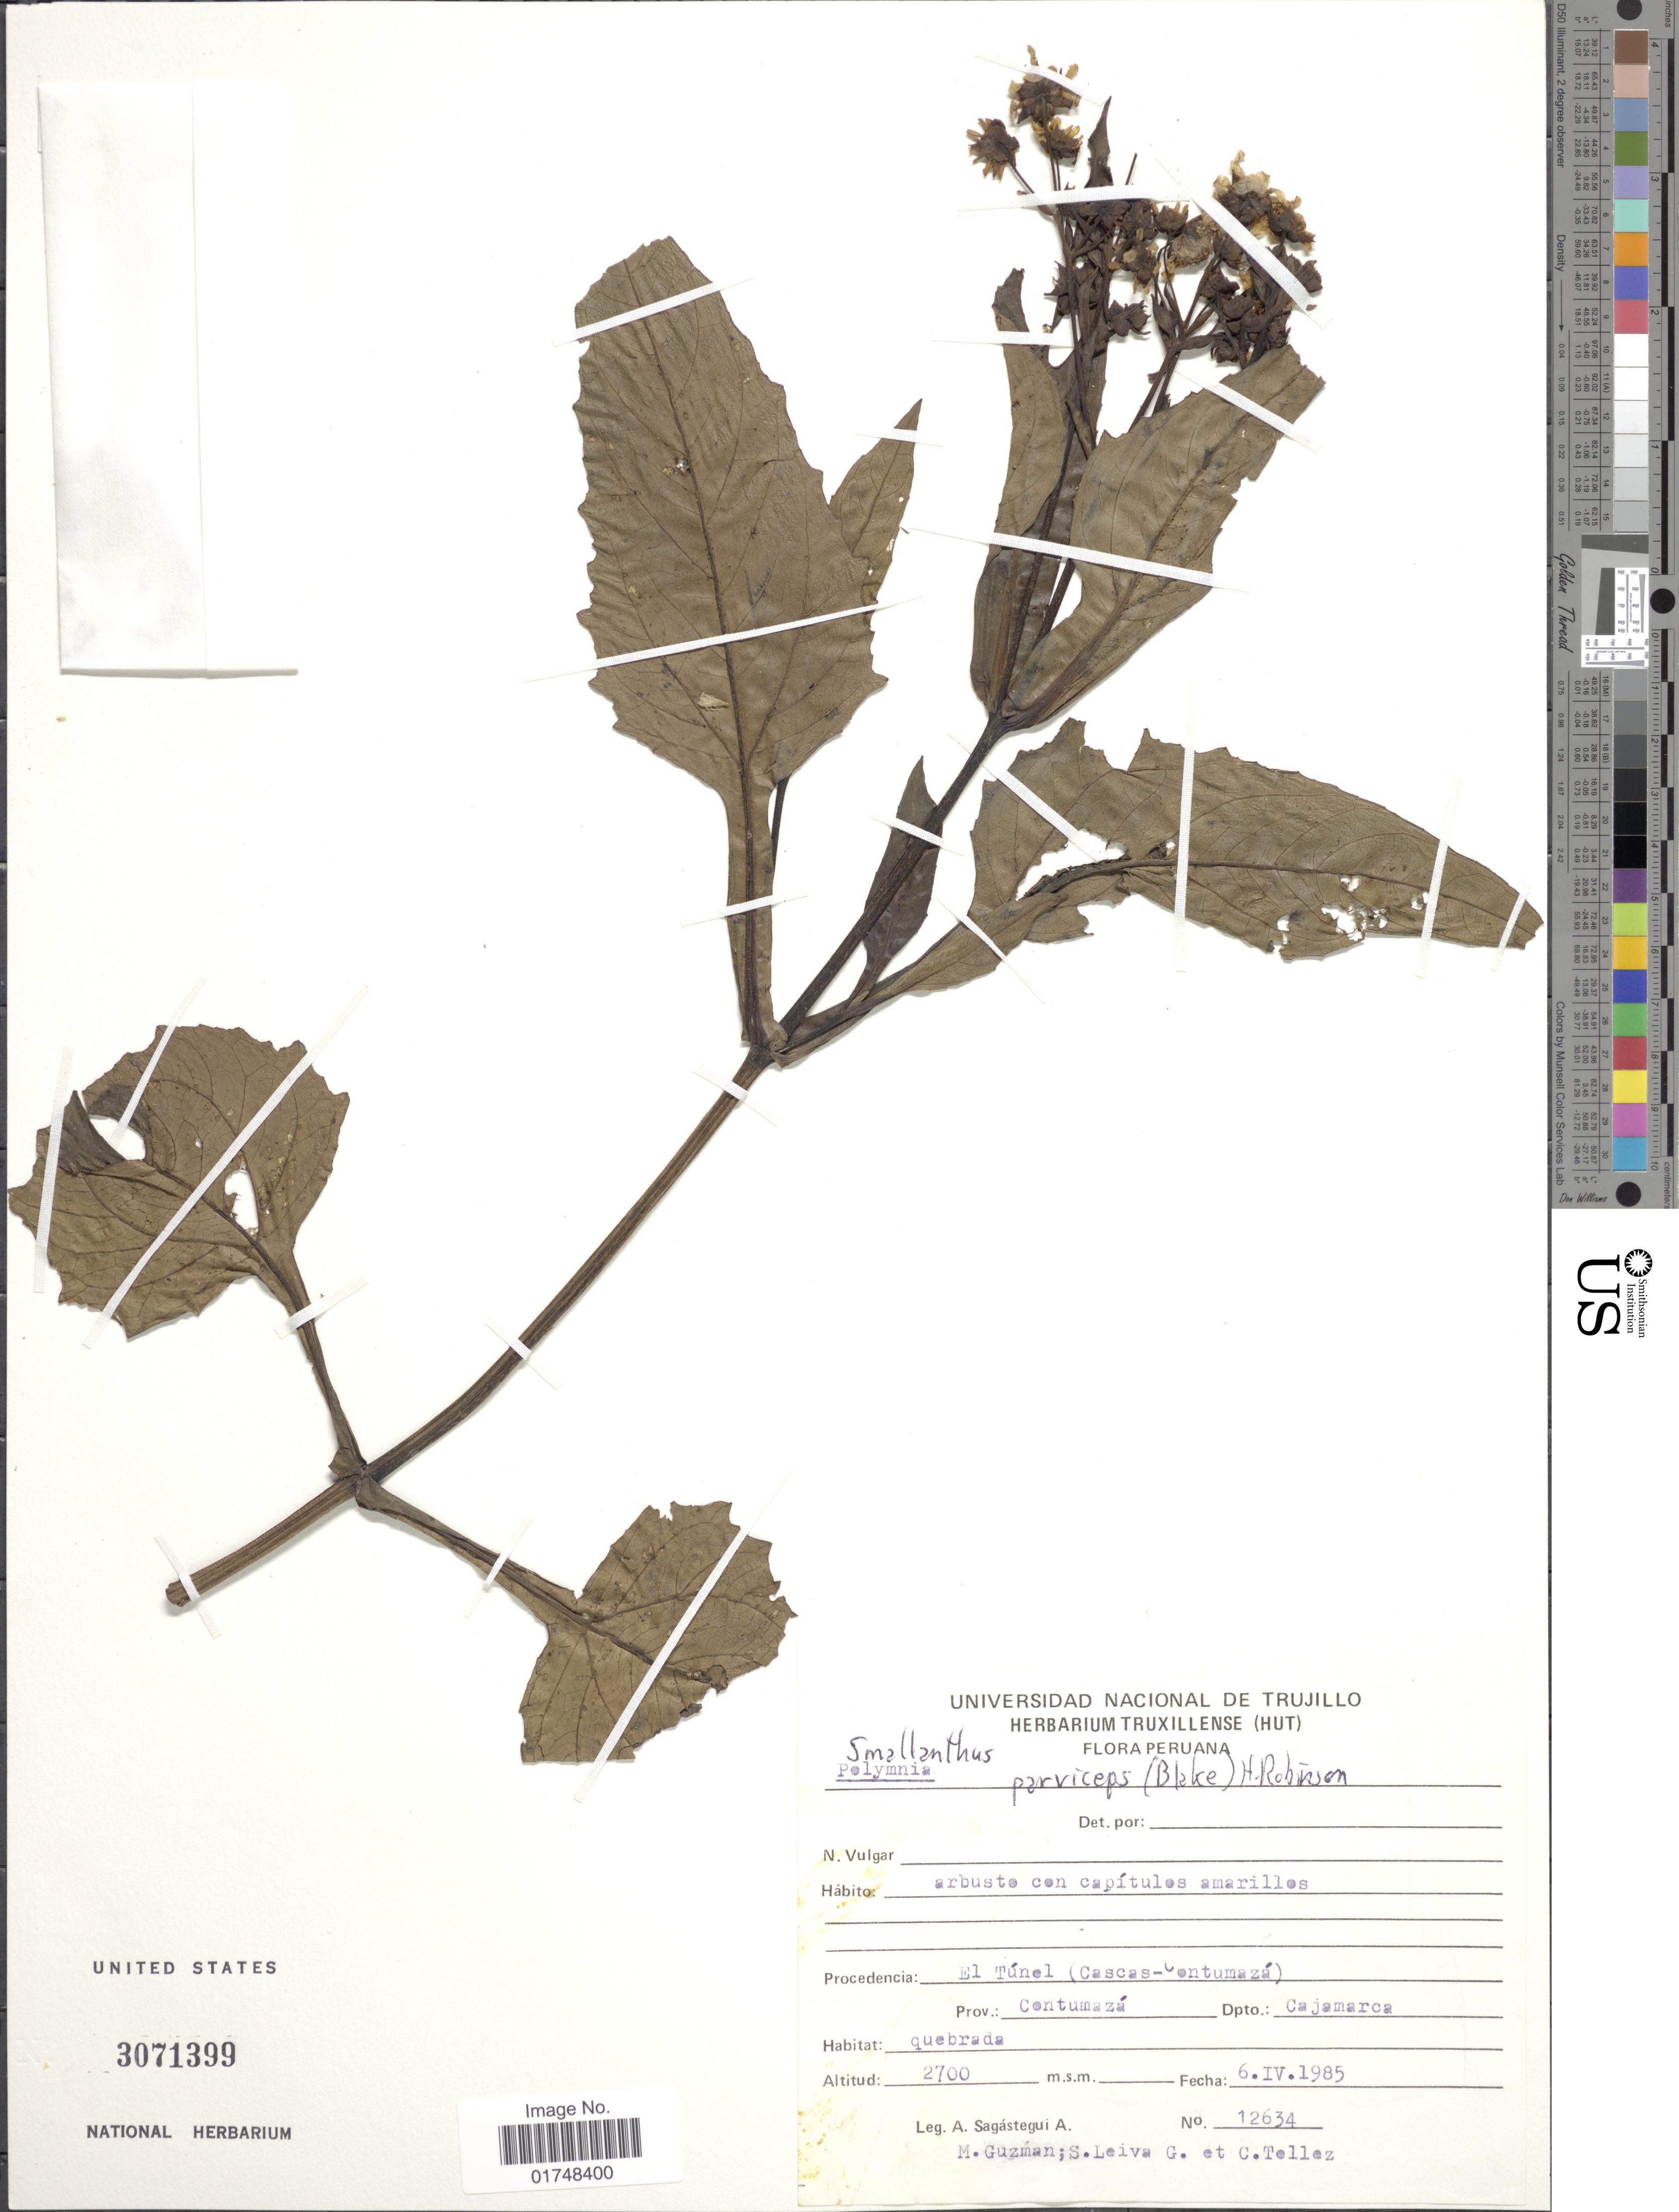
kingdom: Plantae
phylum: Tracheophyta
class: Magnoliopsida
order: Asterales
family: Asteraceae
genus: Smallanthus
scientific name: Smallanthus parviceps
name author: (S.F. Blake) H. Rob.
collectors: A. Sagástegui A., M. Guzmán, S. Leiva G. & C. Téllez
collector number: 12634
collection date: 1985-04-06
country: Peru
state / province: Cajamarca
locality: El Tunel (Cascas-Contumaza), Prov. Contumaza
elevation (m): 2700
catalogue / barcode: US 3071399